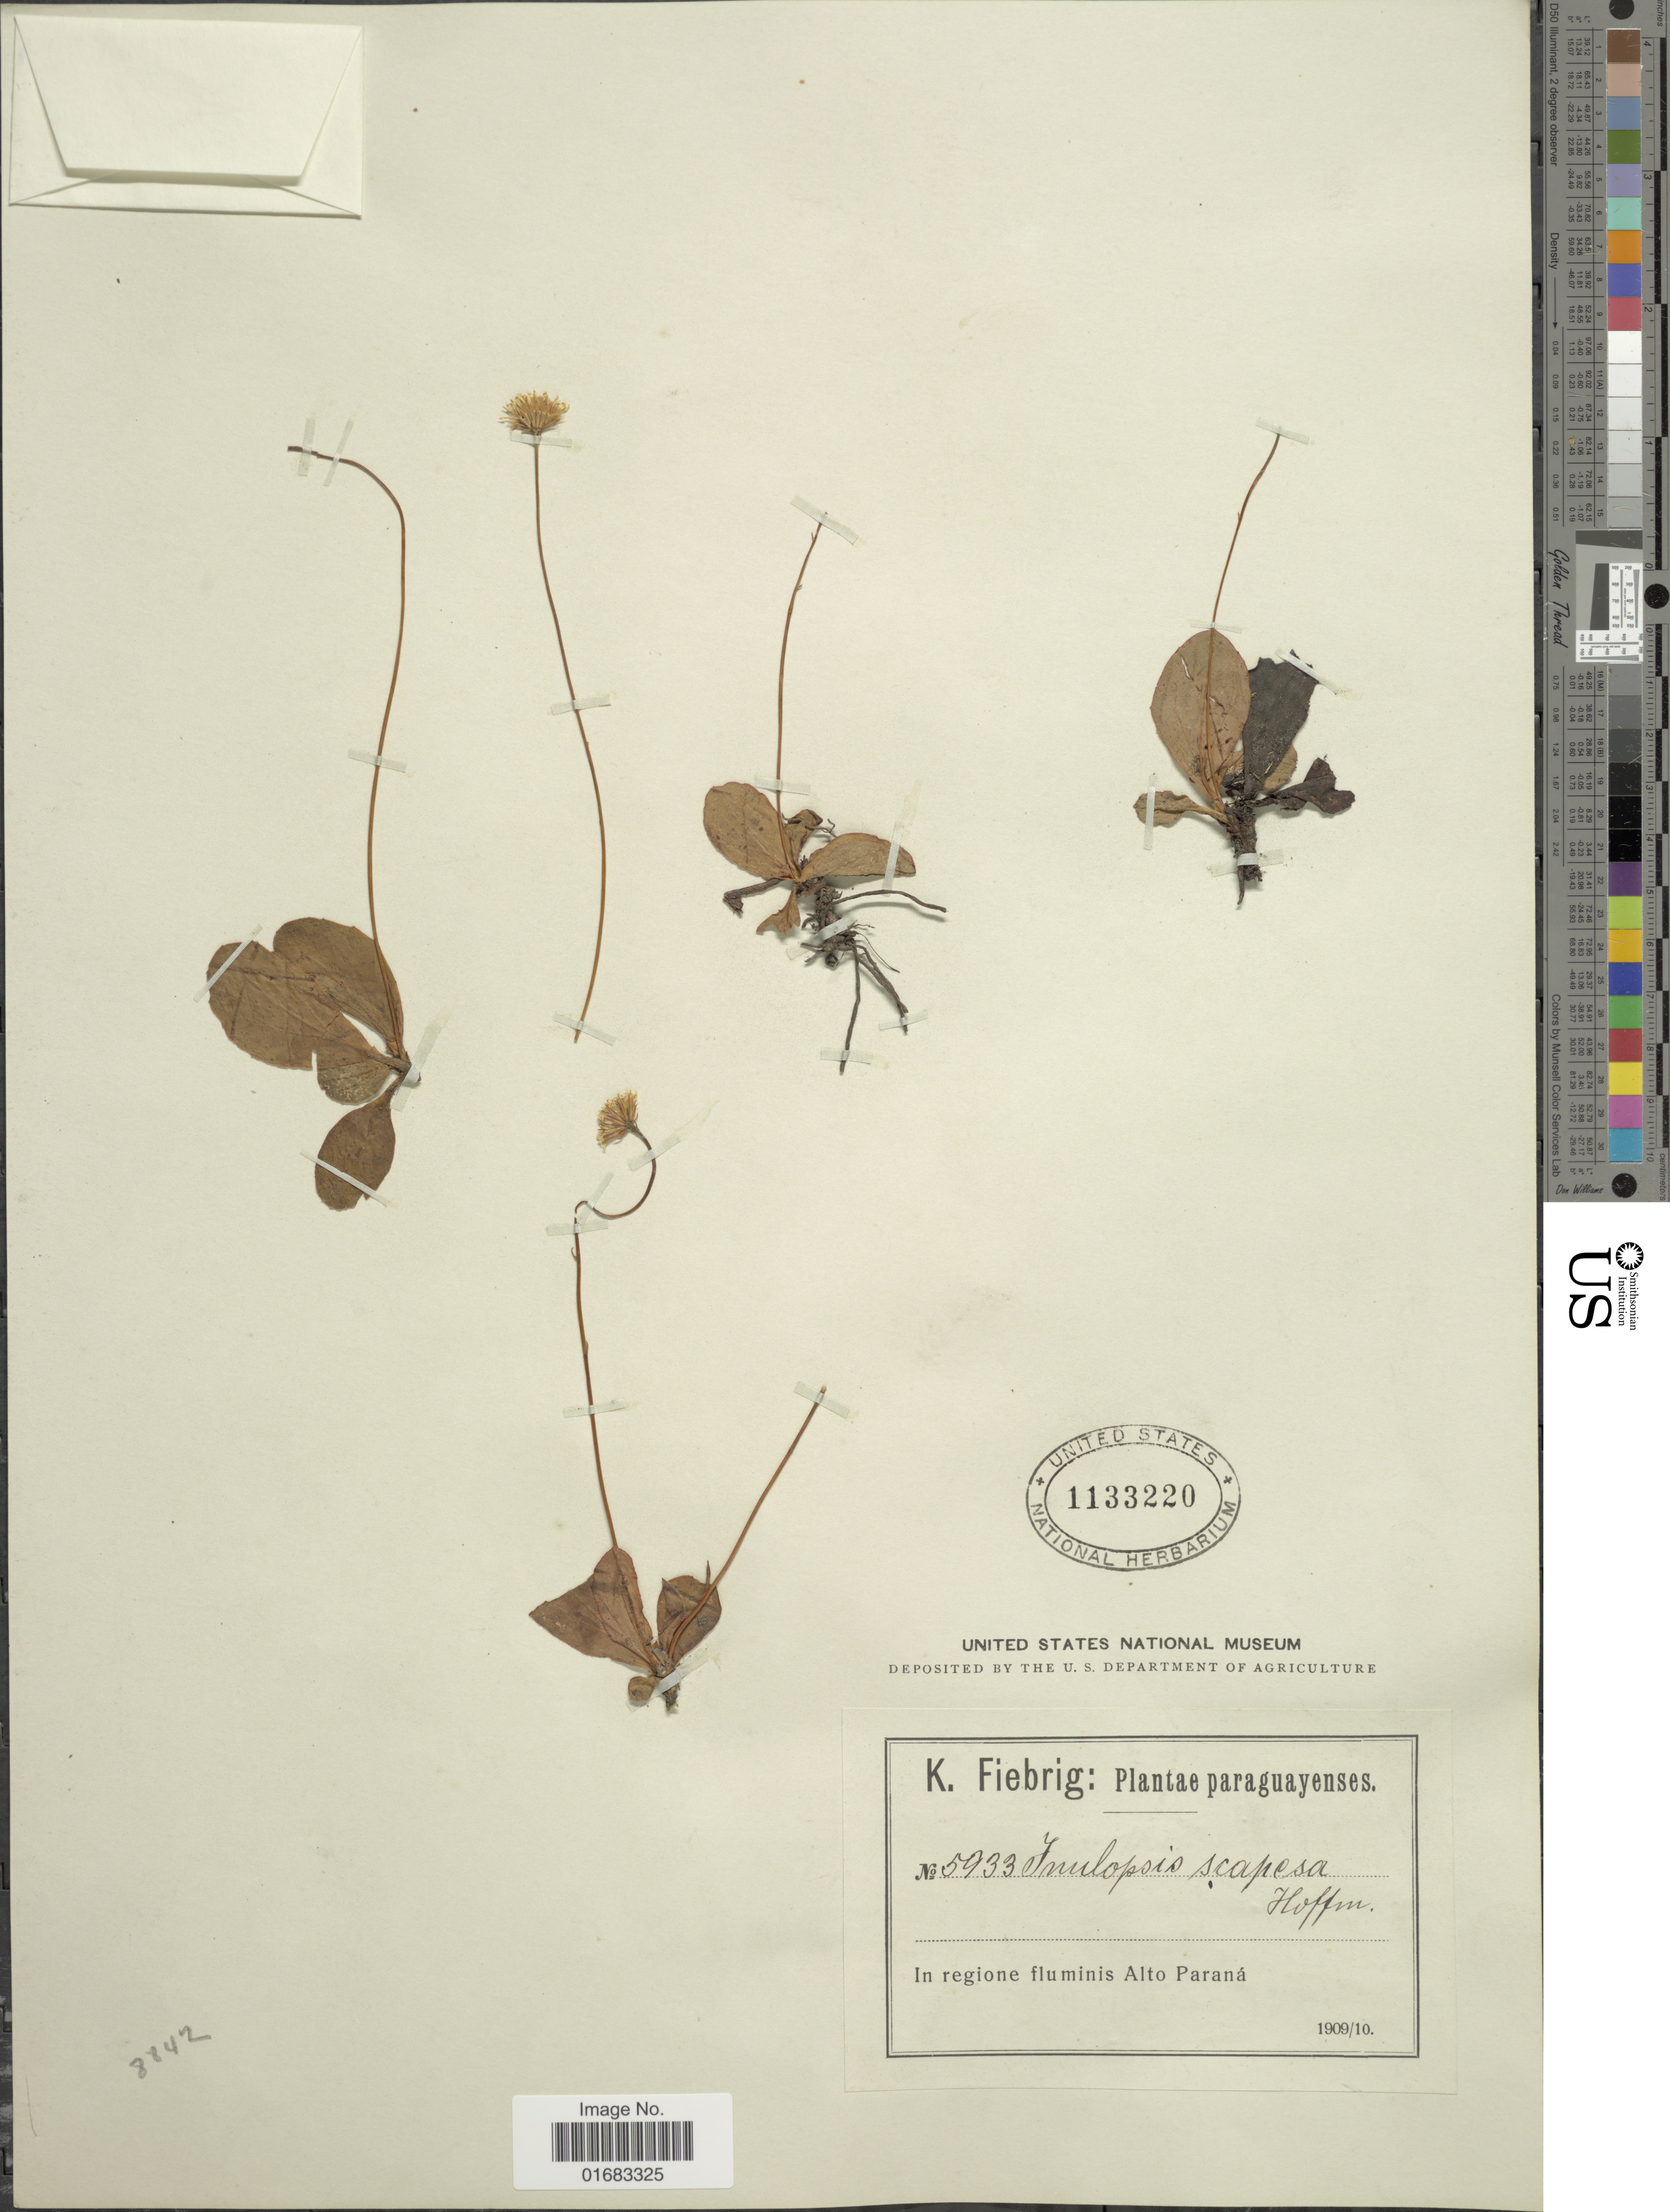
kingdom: Plantae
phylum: Tracheophyta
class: Magnoliopsida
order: Asterales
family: Asteraceae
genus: Inulopsis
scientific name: Inulopsis scaposa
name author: (DC.) O. Hoffm.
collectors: K. Fiebrig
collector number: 5933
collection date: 1909/1910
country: Paraguay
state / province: Alto Parana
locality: In regione flu minis Alto Parana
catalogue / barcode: US 1133220